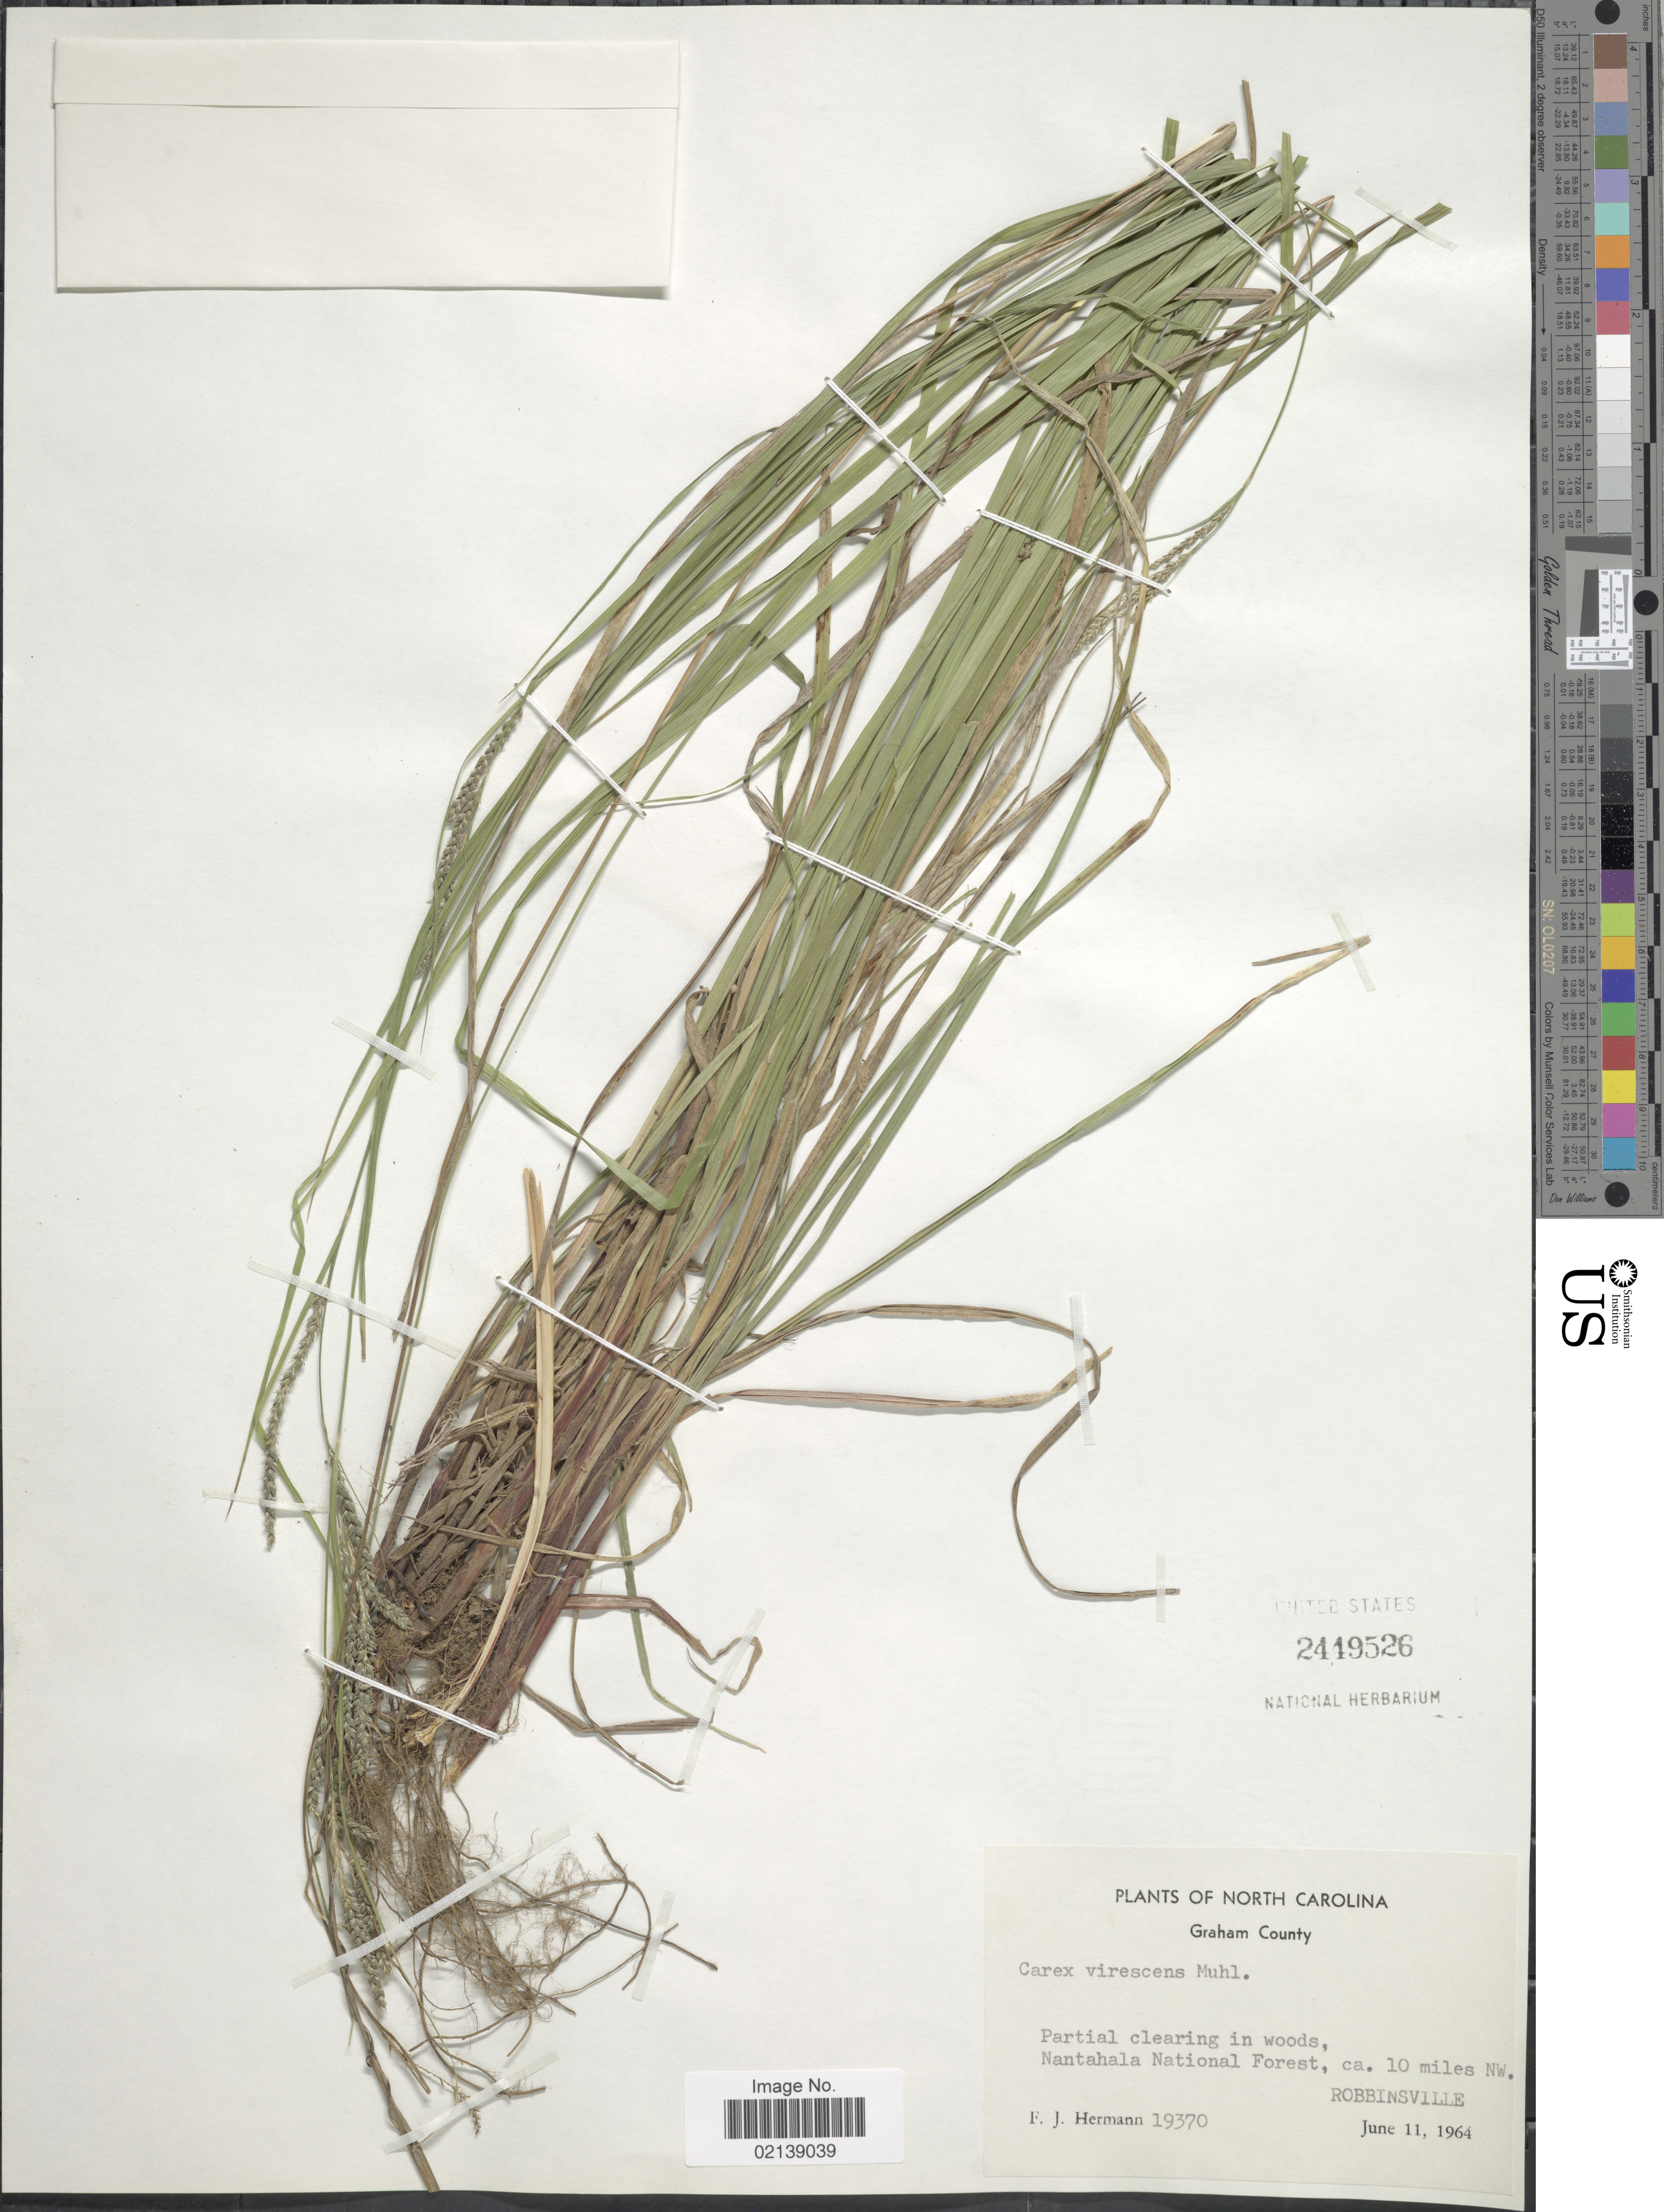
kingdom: Plantae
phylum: Tracheophyta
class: Liliopsida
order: Poales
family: Cyperaceae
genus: Carex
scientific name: Carex virescens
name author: Muhl. ex Willd.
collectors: F. J. Hermann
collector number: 19370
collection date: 1964-06-11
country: United States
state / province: North Carolina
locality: Graham County, Partiall clearing in woods, Nantahala National Forest, ca. 10 miles NW Robbinsville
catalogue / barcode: US 2449526